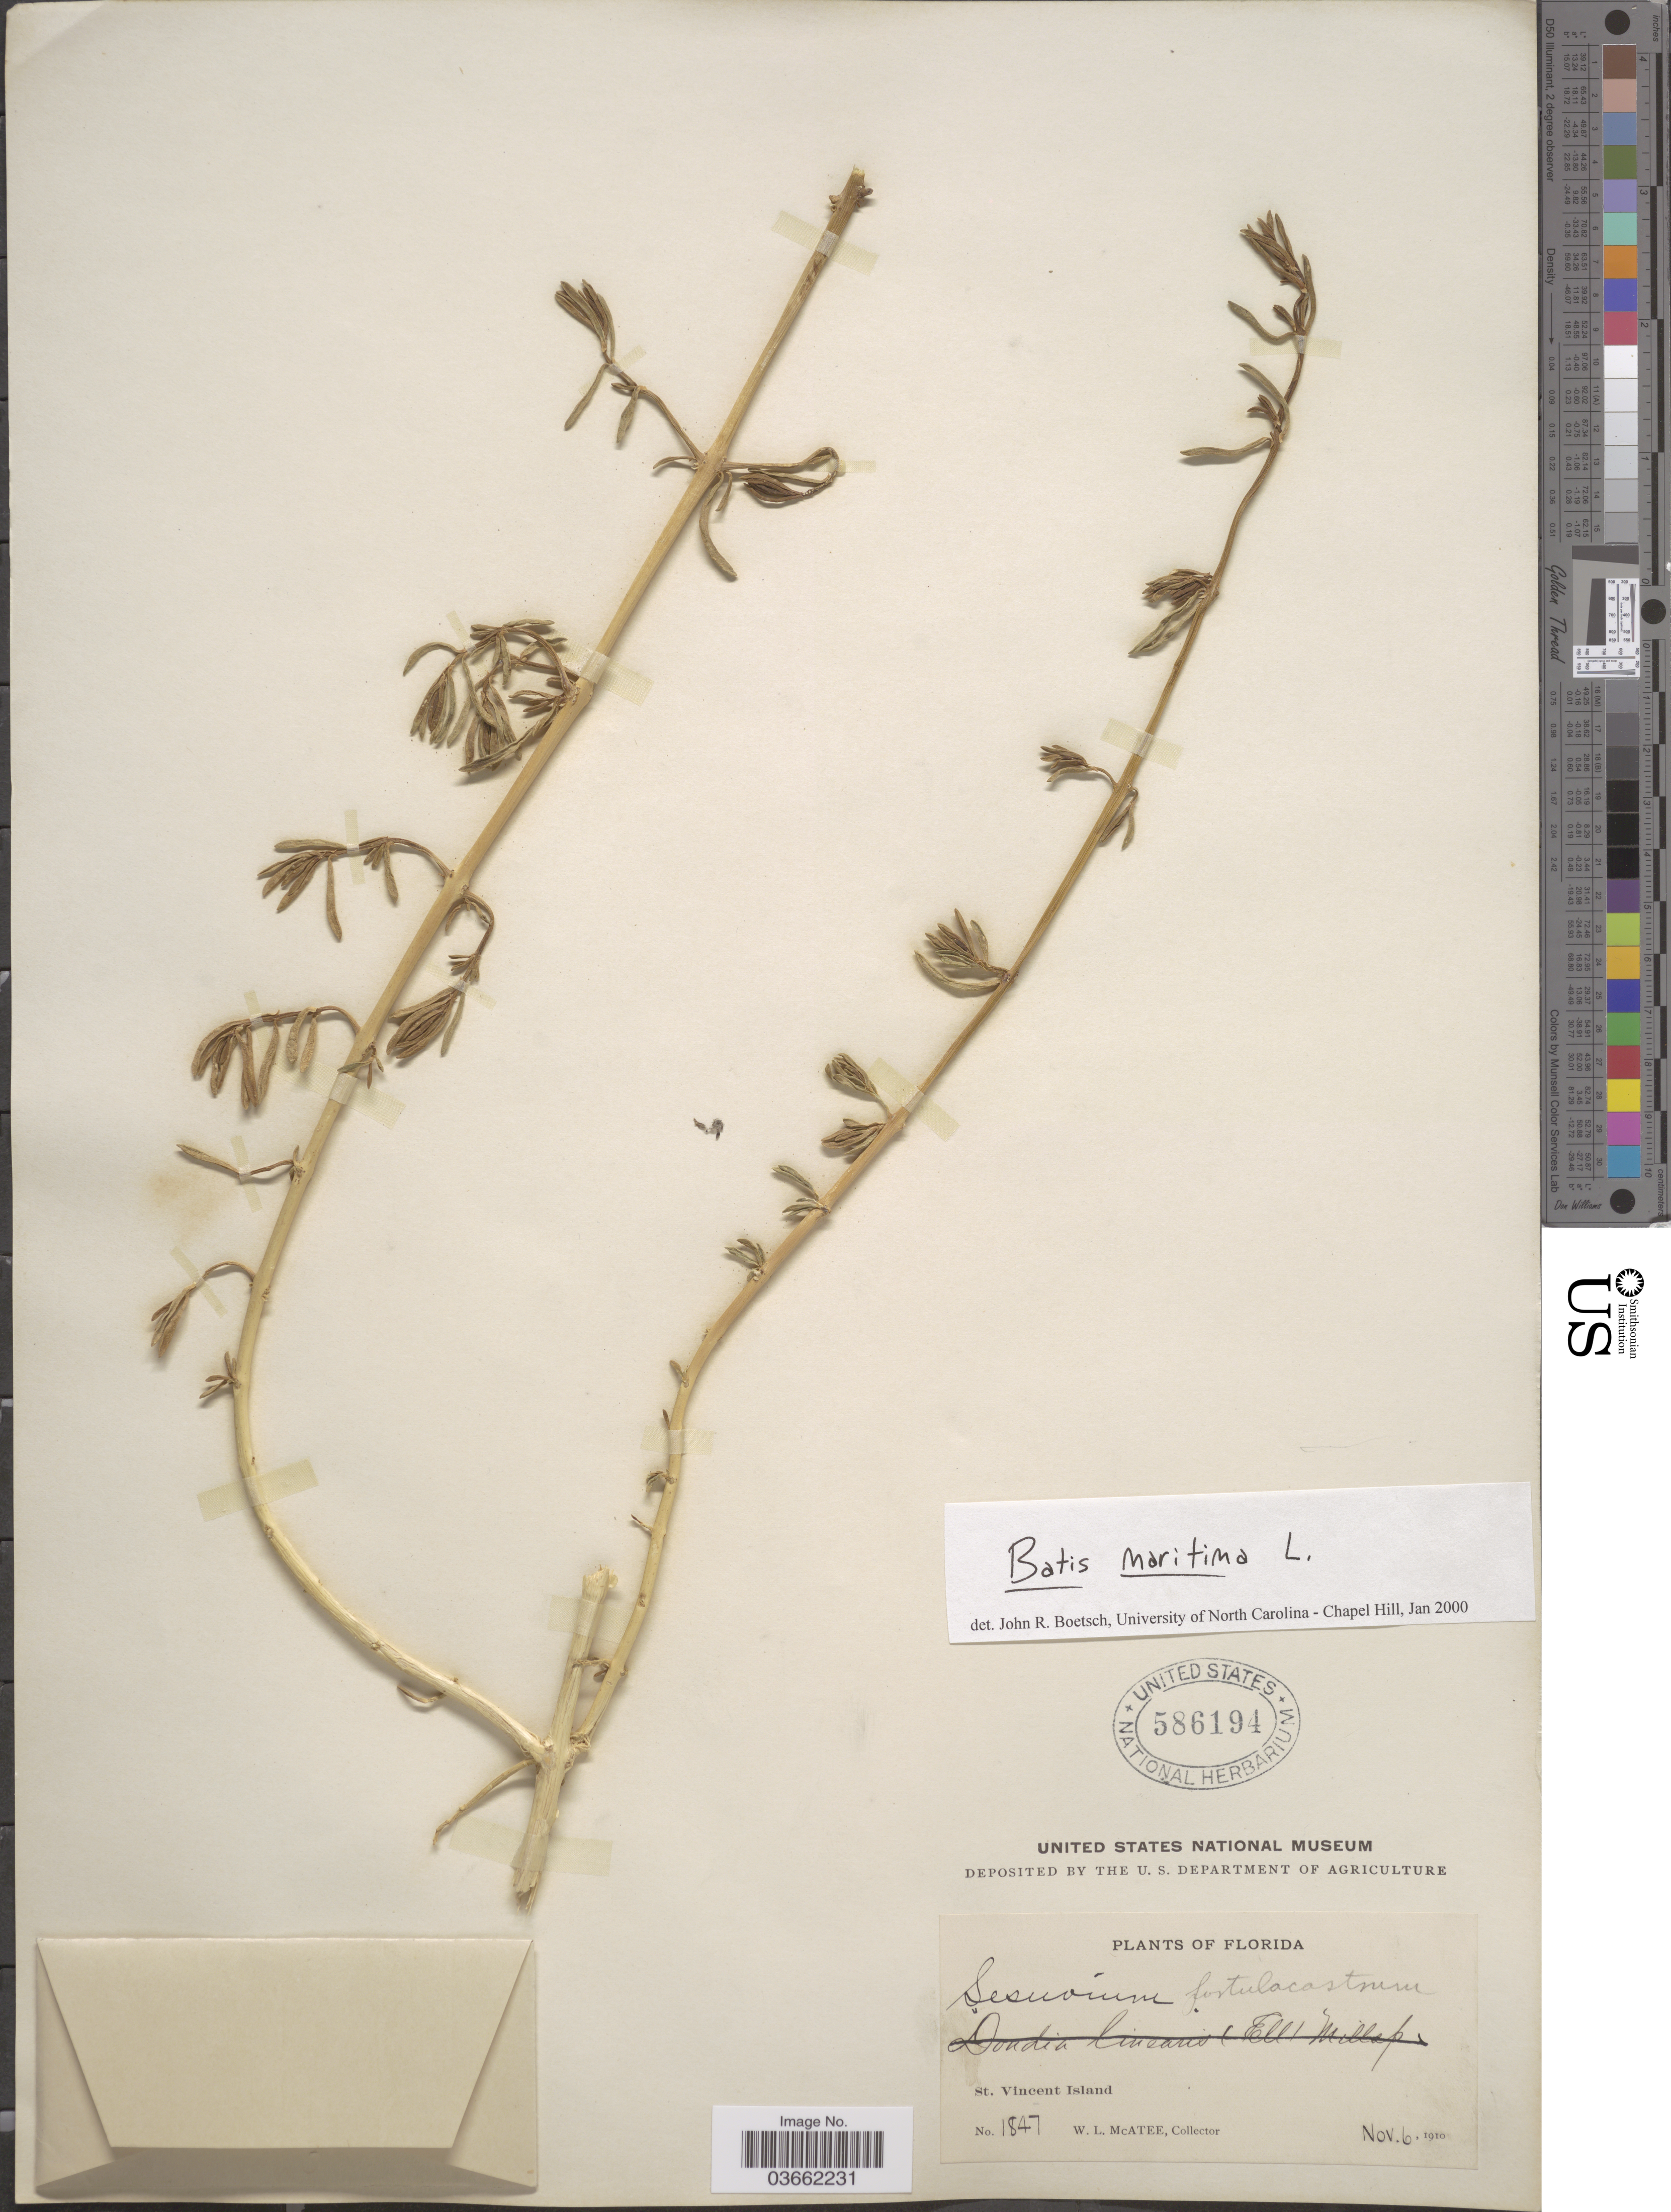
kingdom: Plantae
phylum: Tracheophyta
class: Magnoliopsida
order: Brassicales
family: Bataceae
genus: Batis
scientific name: Batis maritima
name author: L.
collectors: W. McAtee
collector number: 1847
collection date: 1910-11-06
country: United States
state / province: Florida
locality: St. Vincent Island.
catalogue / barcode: US 586194